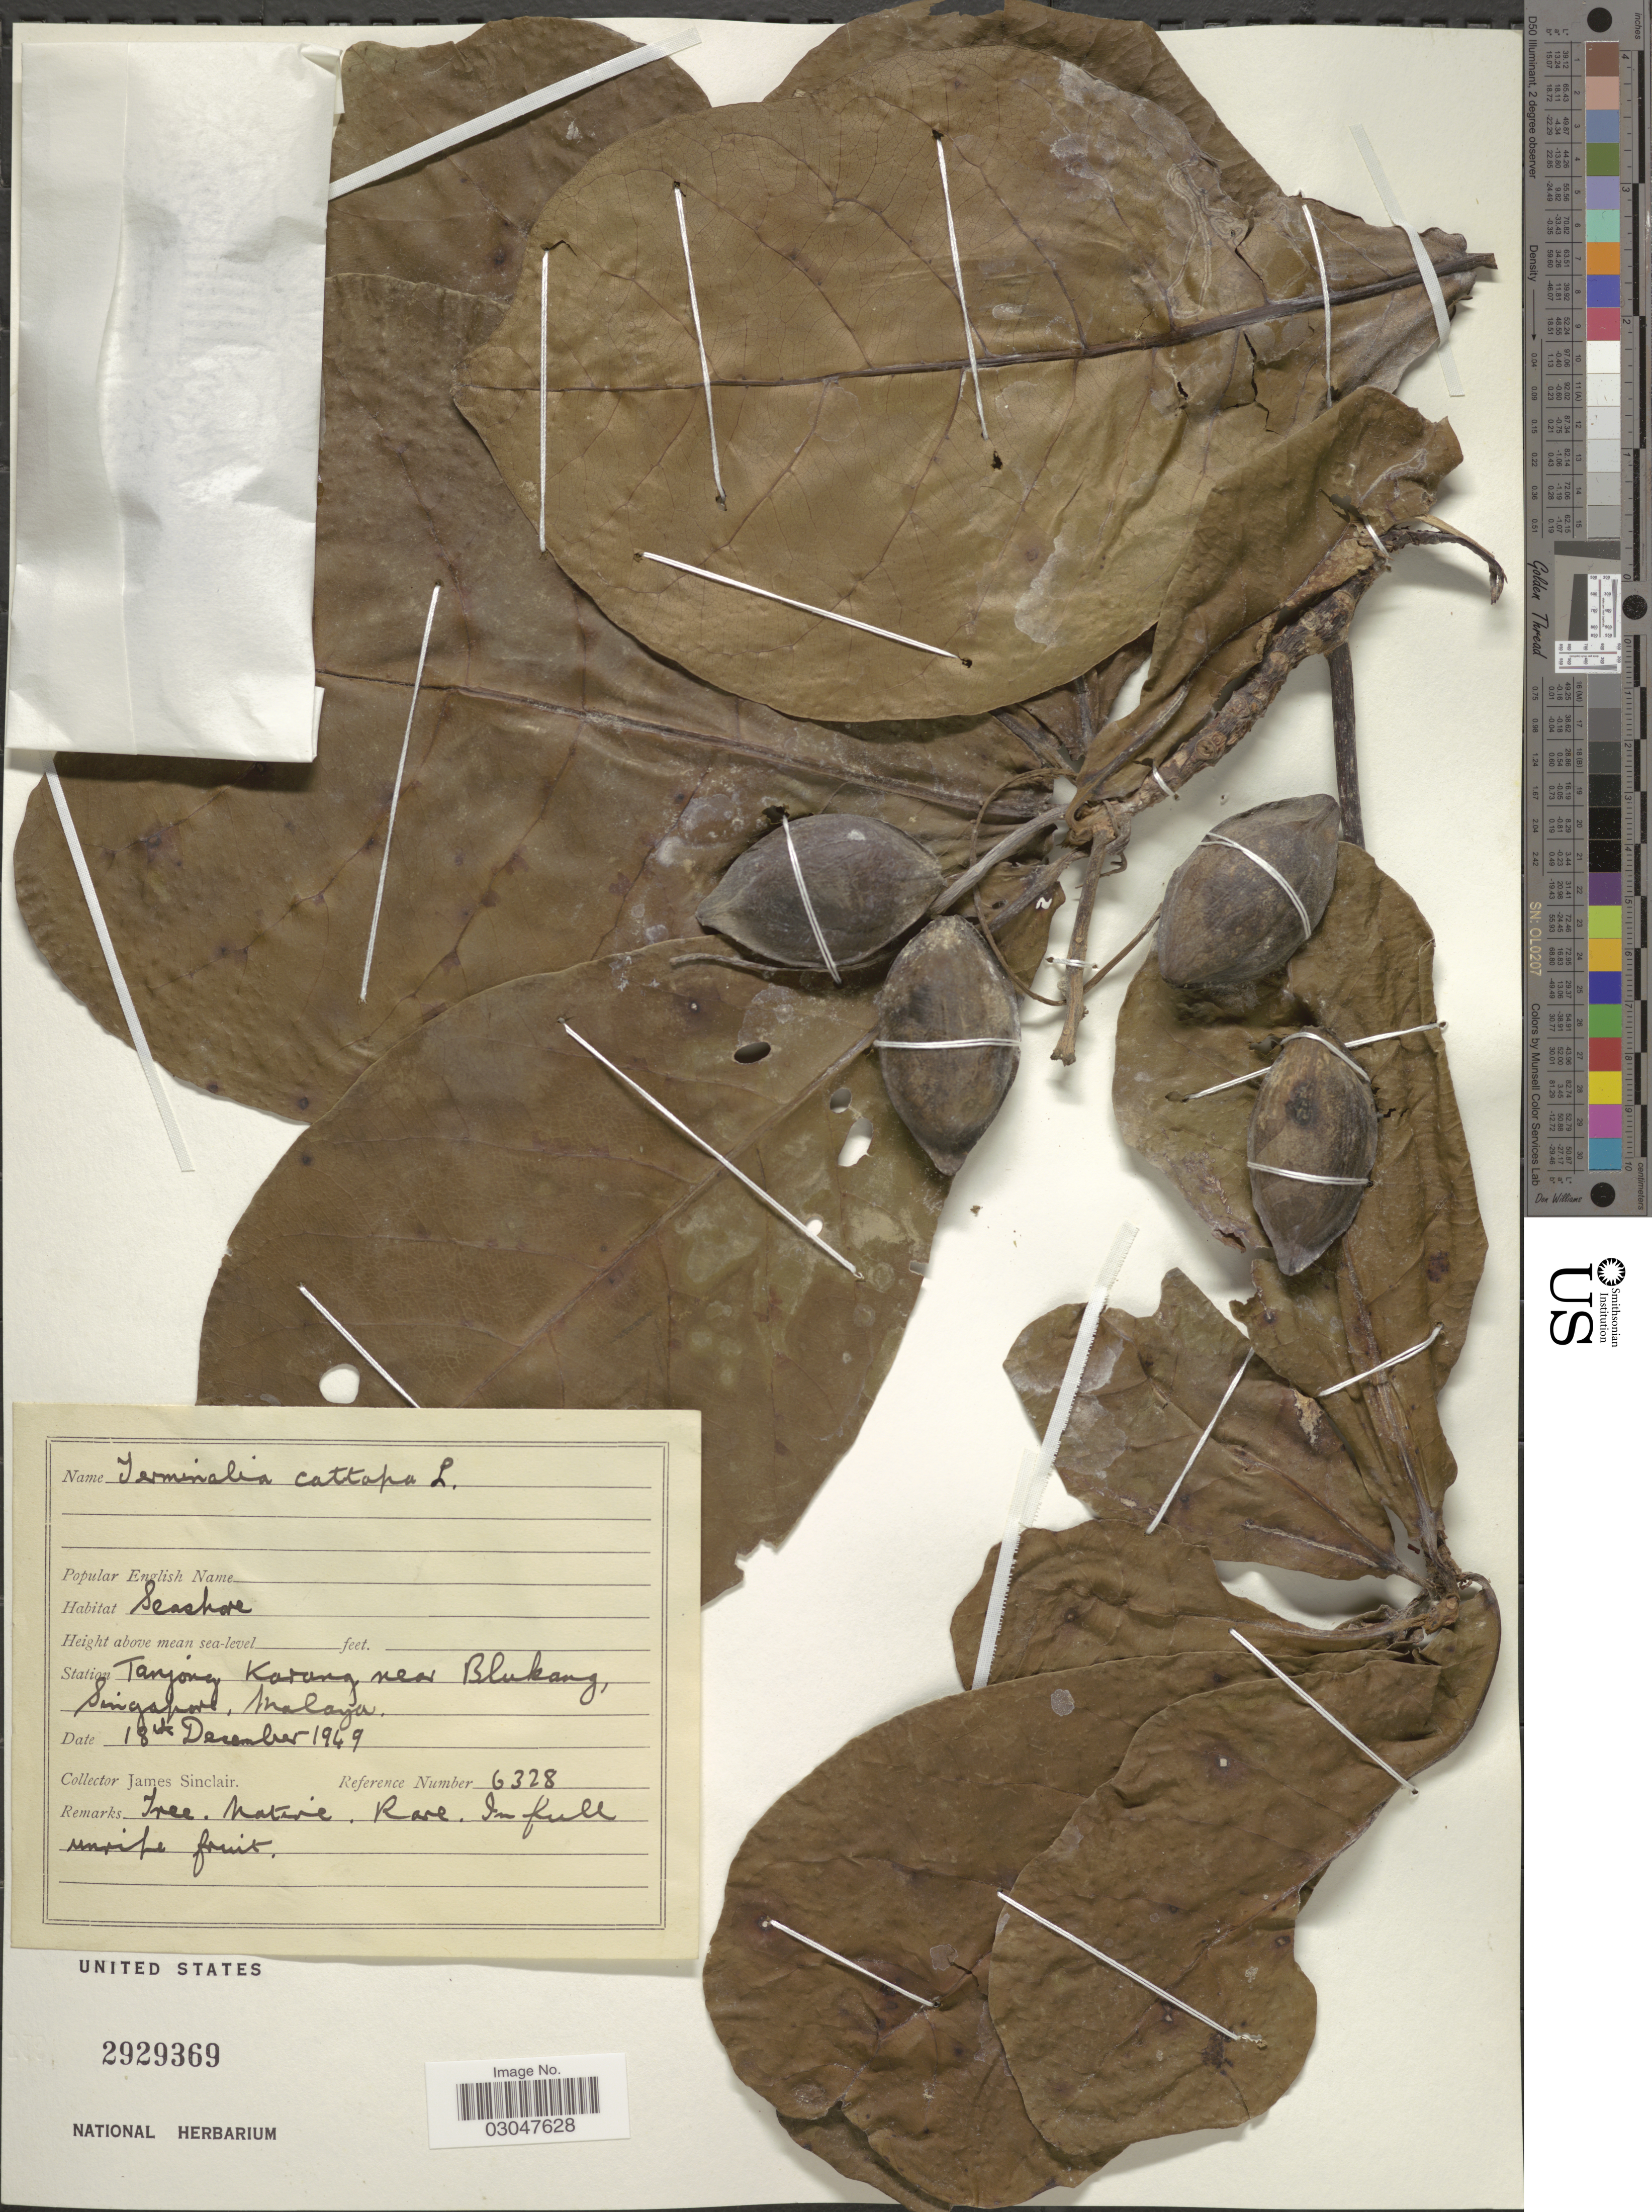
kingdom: Plantae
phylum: Tracheophyta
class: Magnoliopsida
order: Myrtales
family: Combretaceae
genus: Terminalia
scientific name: Terminalia catappa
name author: L.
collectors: J. Sinclair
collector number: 6328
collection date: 1949-12-18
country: Singapore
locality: Tanjong Karang near Blukang, Malaya.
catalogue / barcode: US 2929369